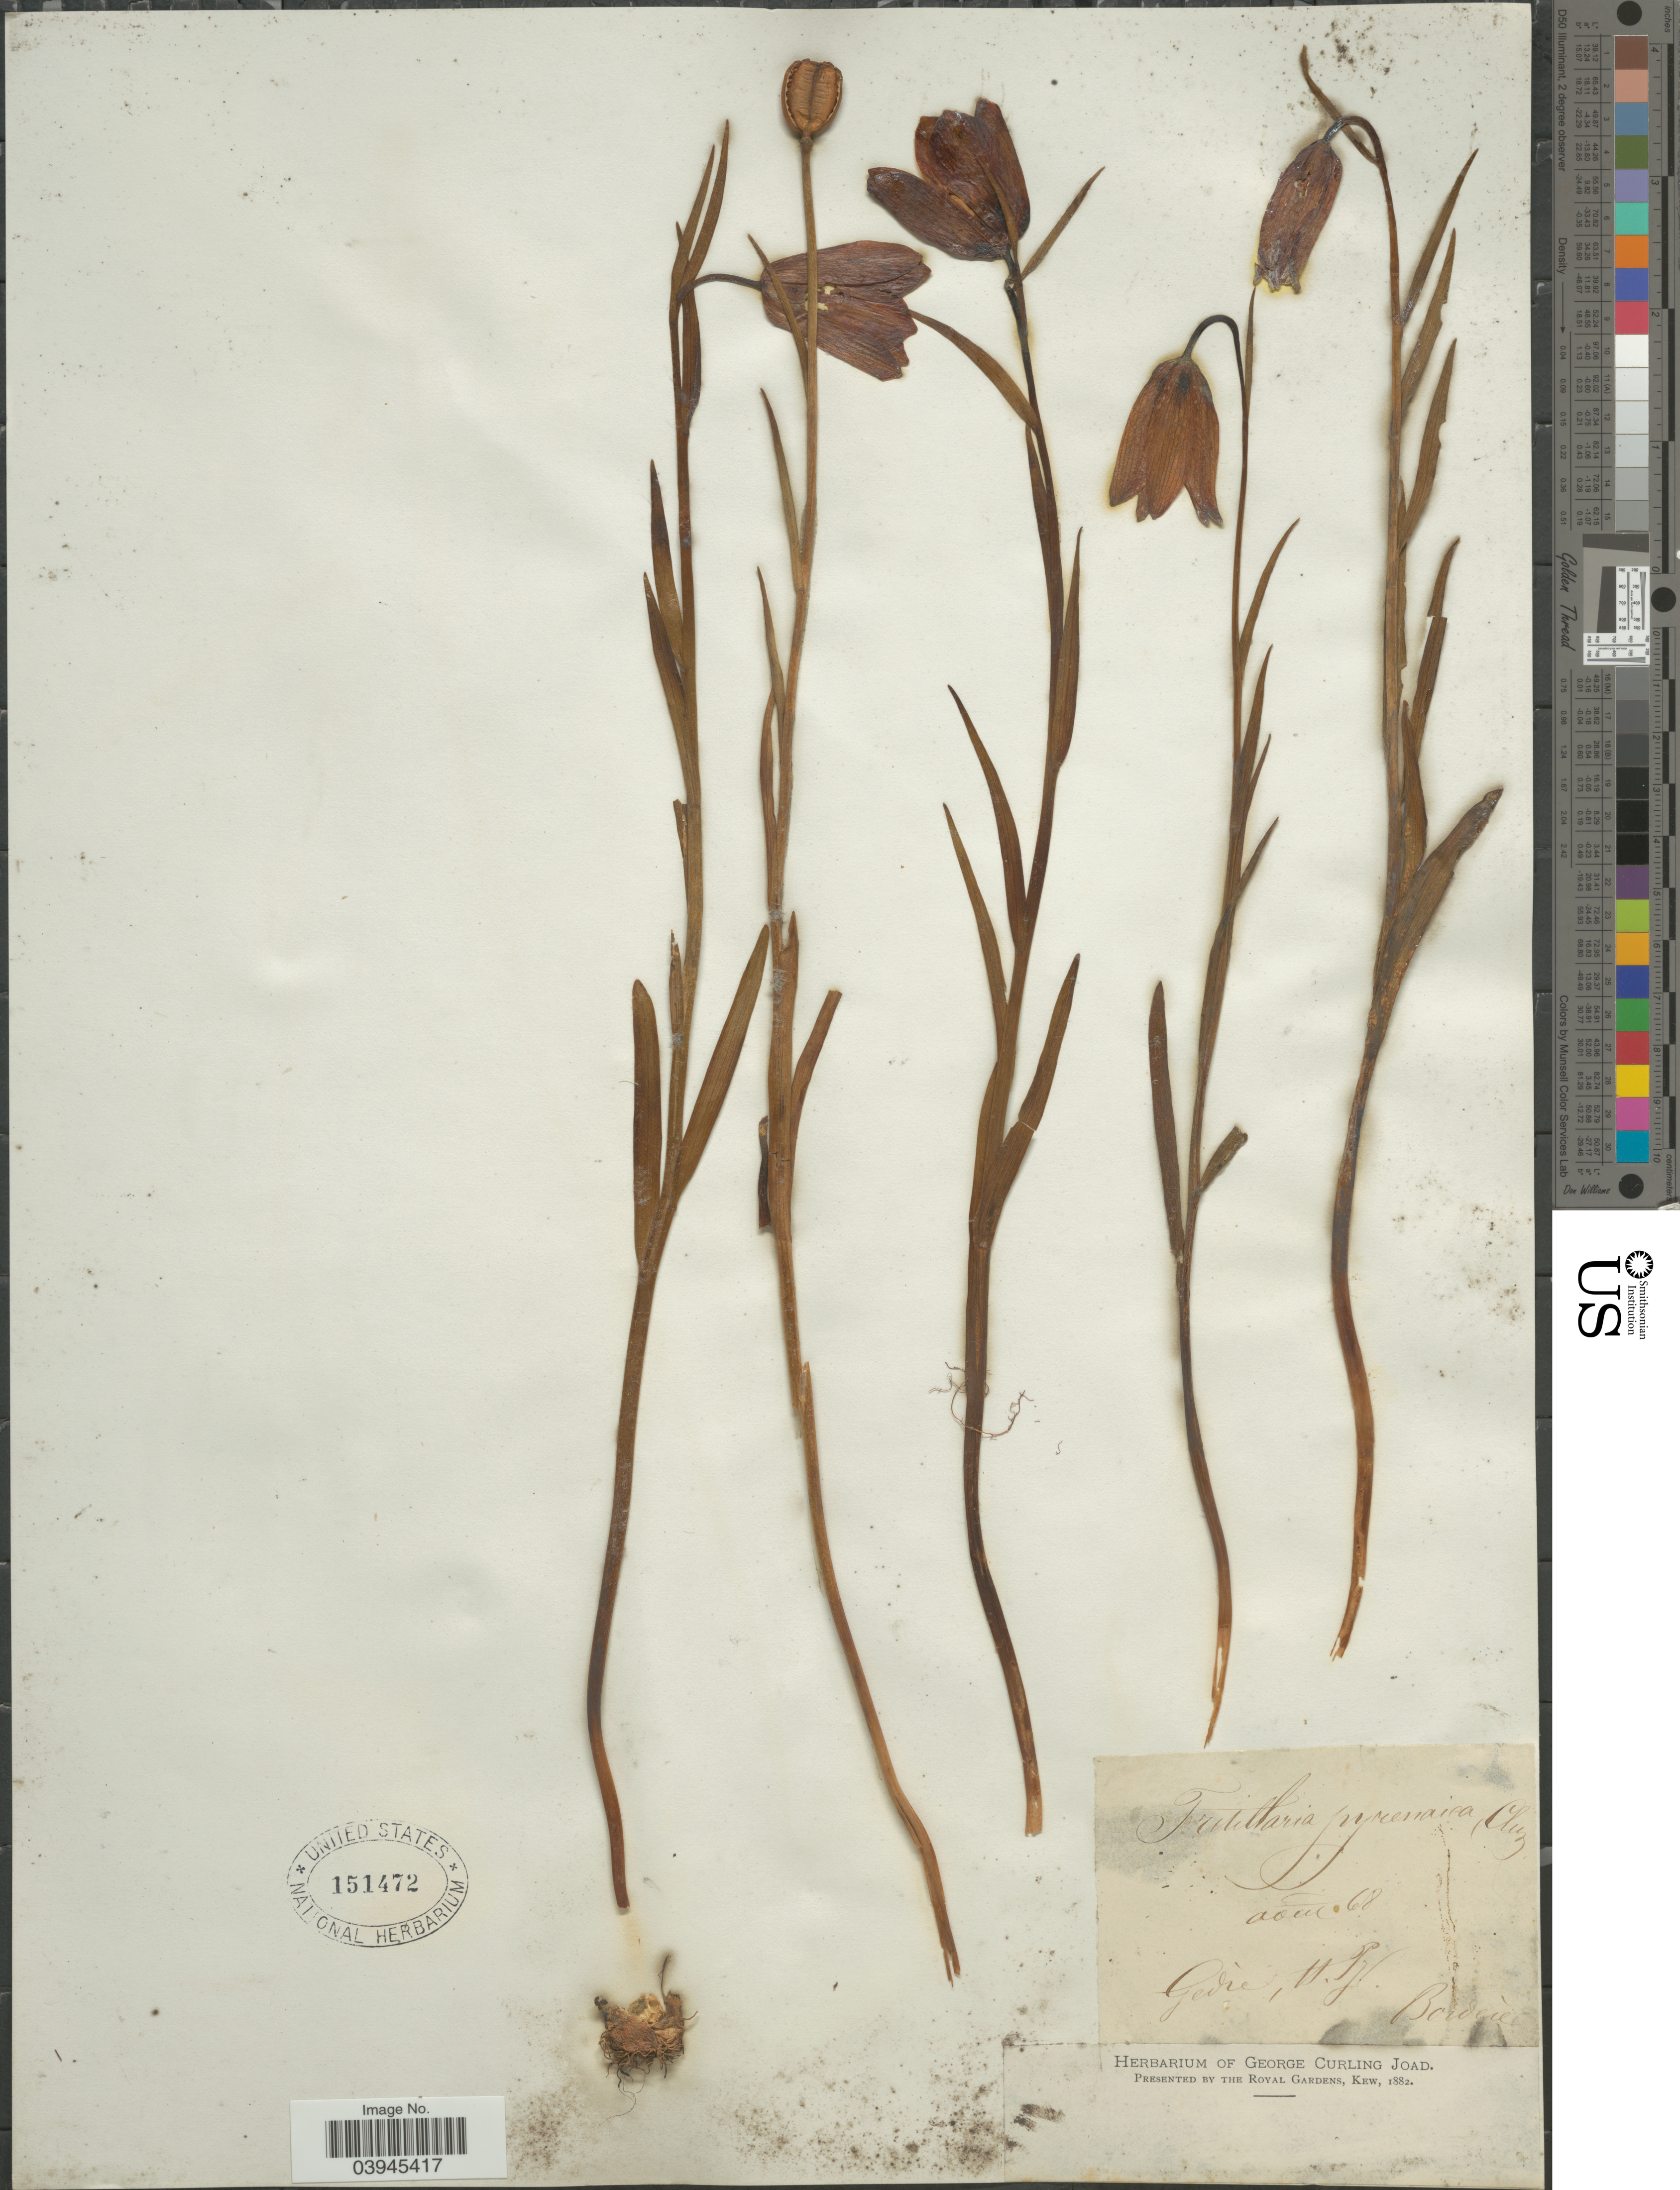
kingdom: Plantae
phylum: Tracheophyta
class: Liliopsida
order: Liliales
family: Liliaceae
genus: Fritillaria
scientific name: Fritillaria pyrenaica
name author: L.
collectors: -. Bordère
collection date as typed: Transcribed d/m/y: /8/68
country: France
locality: Gedrè, H. Pyr.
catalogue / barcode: US 151472